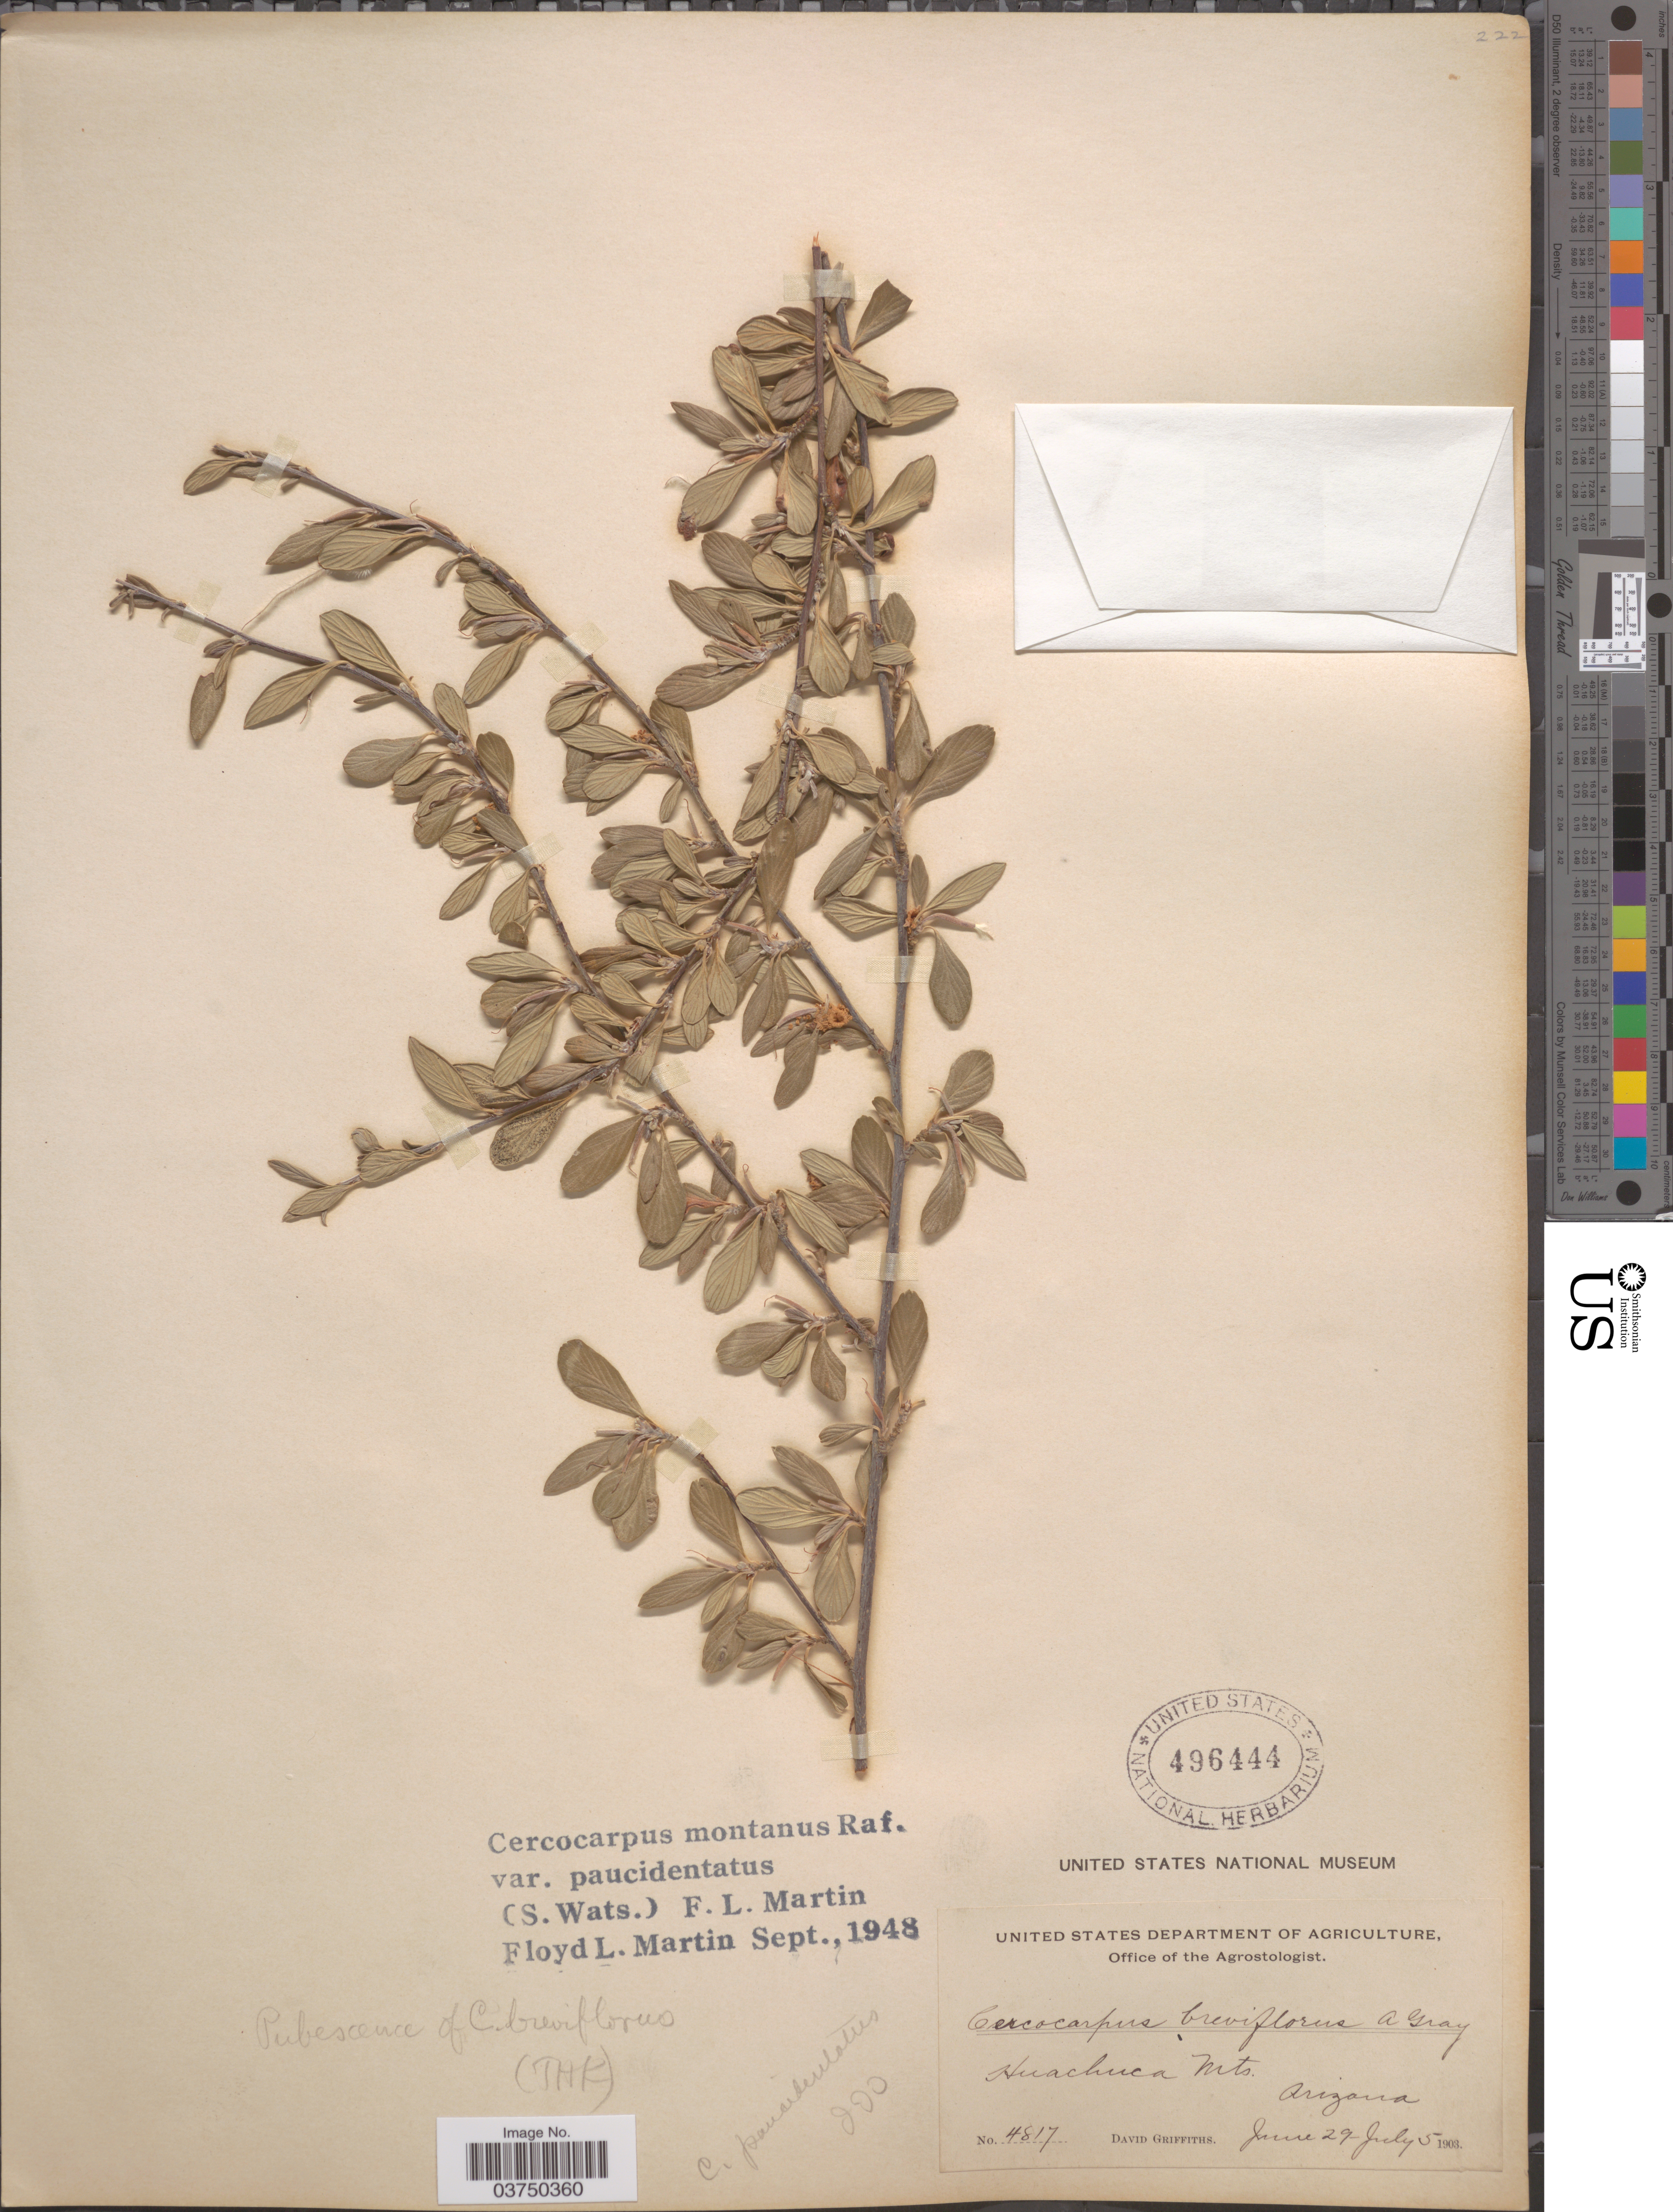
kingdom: Plantae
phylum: Tracheophyta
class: Magnoliopsida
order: Rosales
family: Rosaceae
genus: Cercocarpus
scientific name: Cercocarpus montanus var. paucidentatus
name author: (S. Watson) F.L. Martin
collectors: D. Griffiths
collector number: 4817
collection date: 1903-06-29/1903-07-05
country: United States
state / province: Arizona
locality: Huachuca Mts.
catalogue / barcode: US 496444